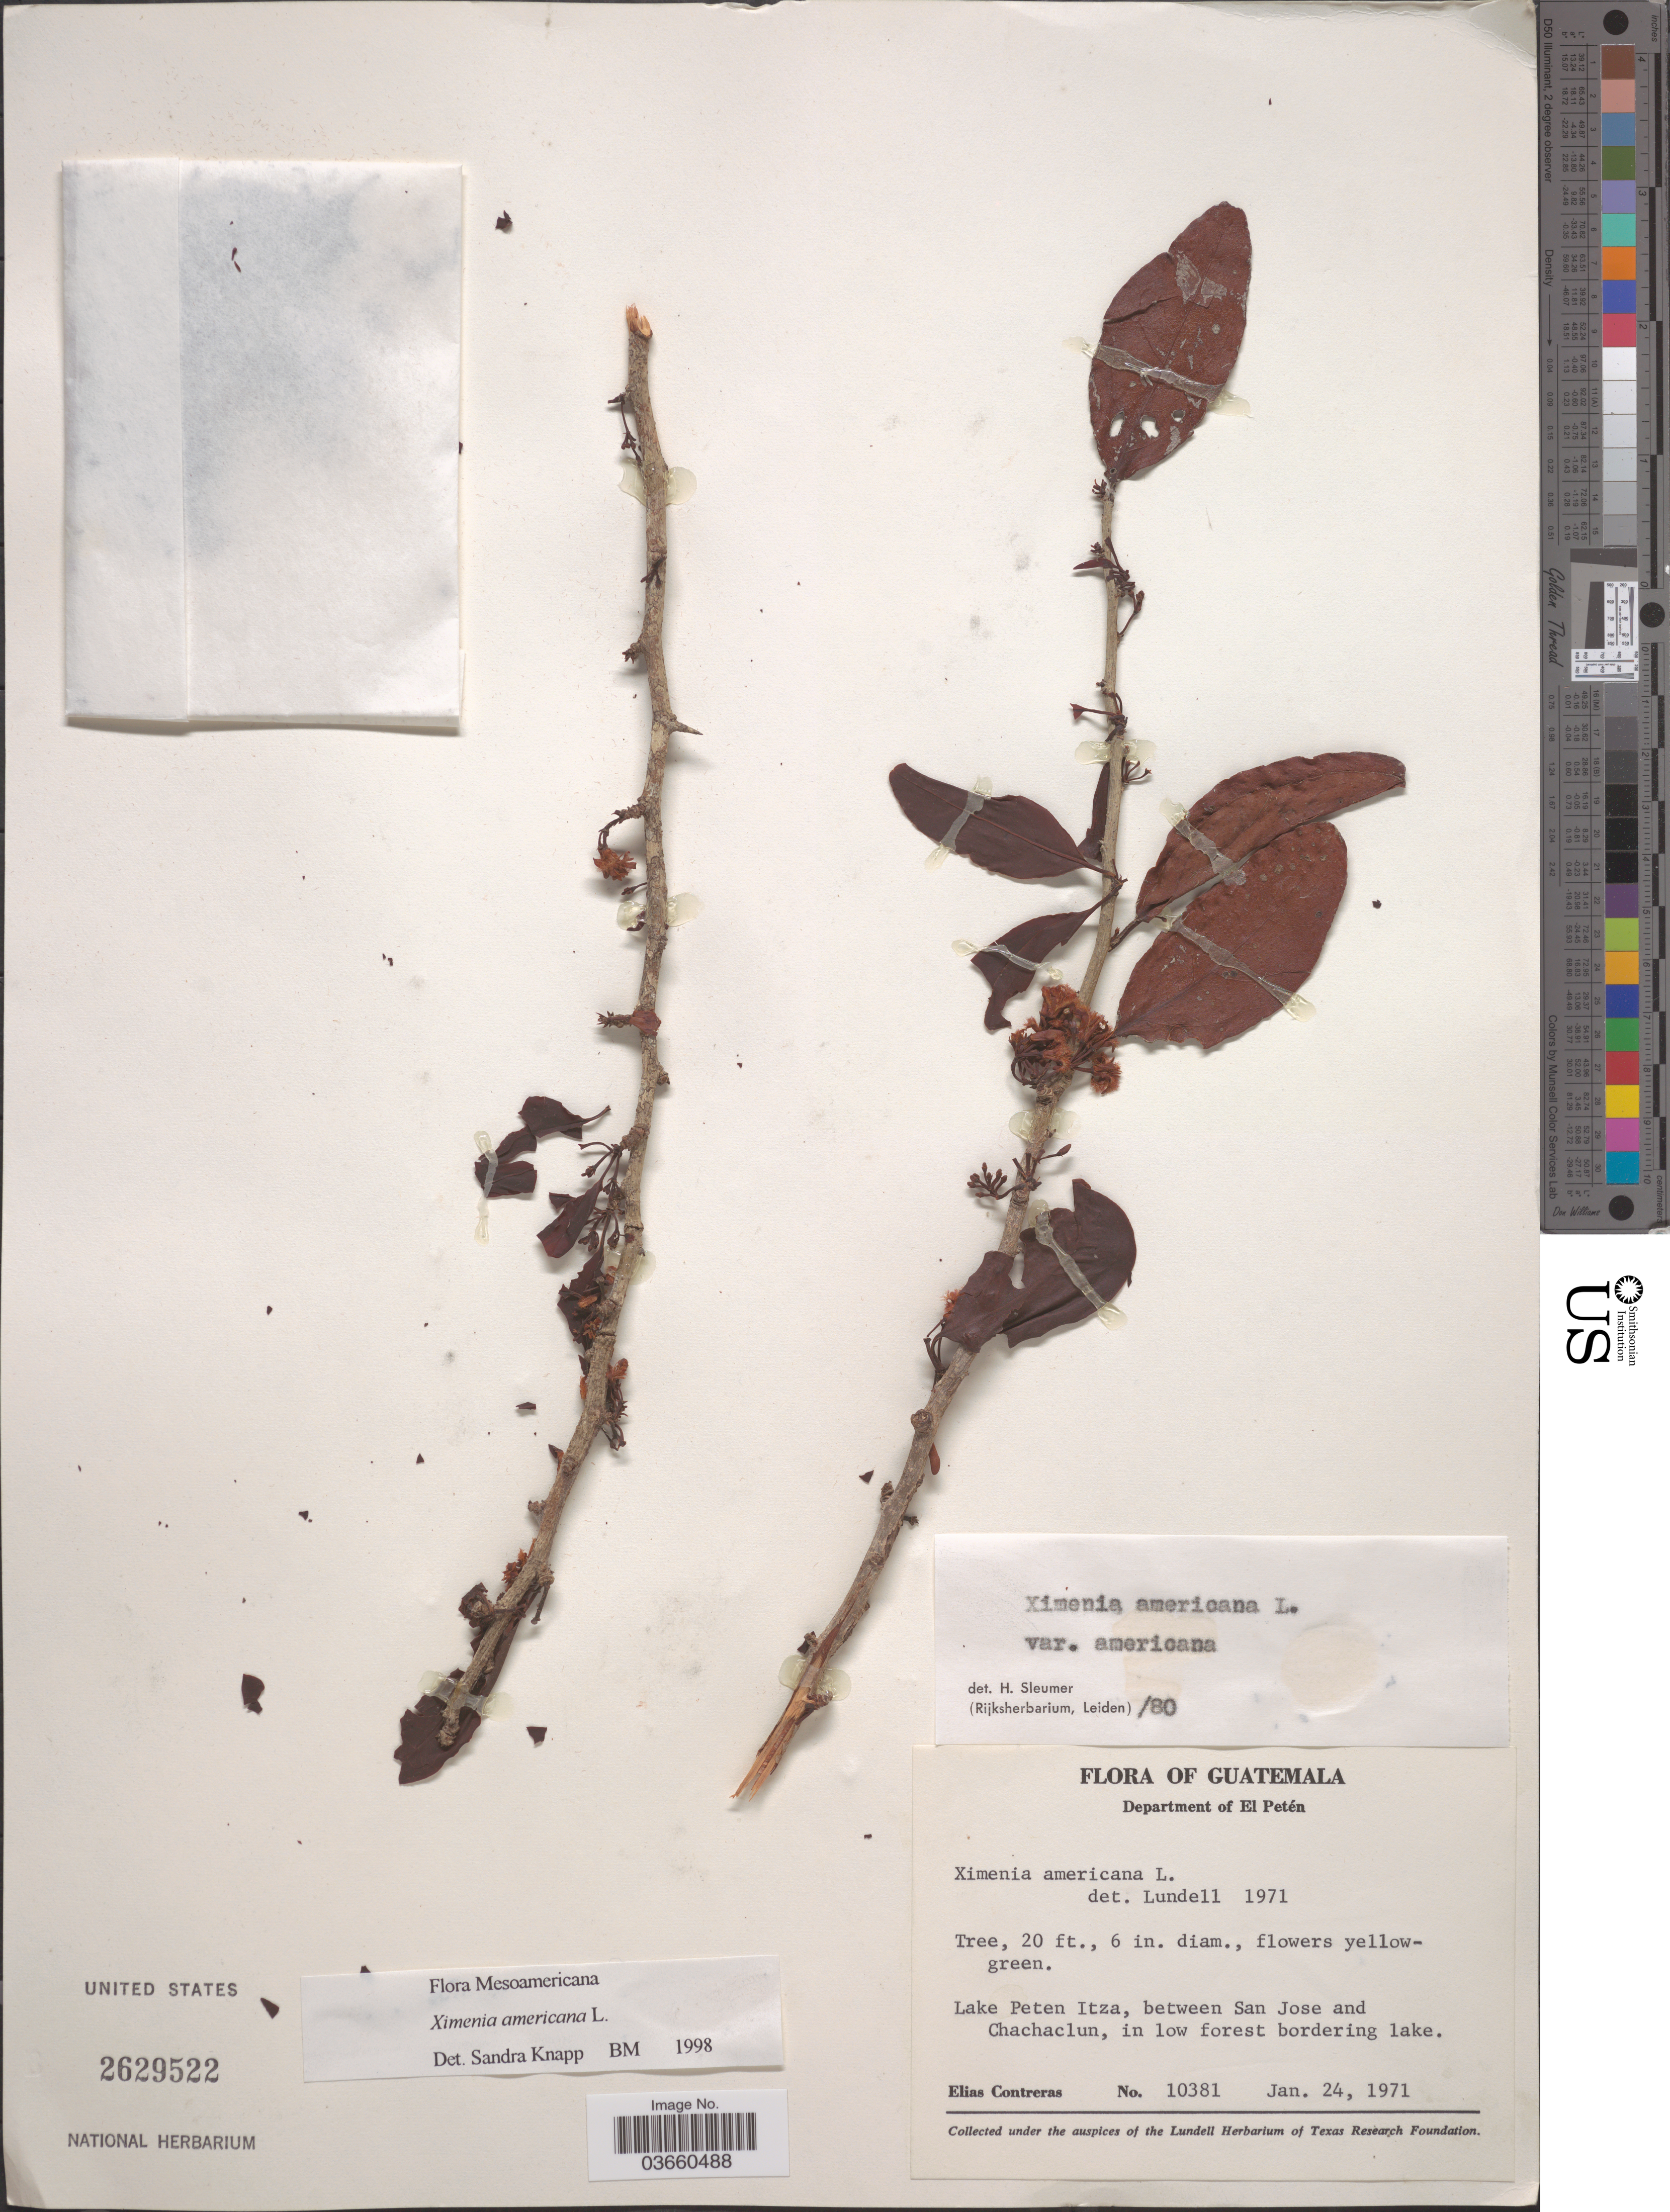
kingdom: Plantae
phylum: Tracheophyta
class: Magnoliopsida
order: Santalales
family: Ximeniaceae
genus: Ximenia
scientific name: Ximenia americana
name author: L.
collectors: E. Contreras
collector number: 10381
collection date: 1971-01-24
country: Guatemala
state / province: El Petén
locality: Department of El Petén. Lake Peten Itza, between San Jose and Chachaclun, in low forest bordering lake.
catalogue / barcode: US 2629522